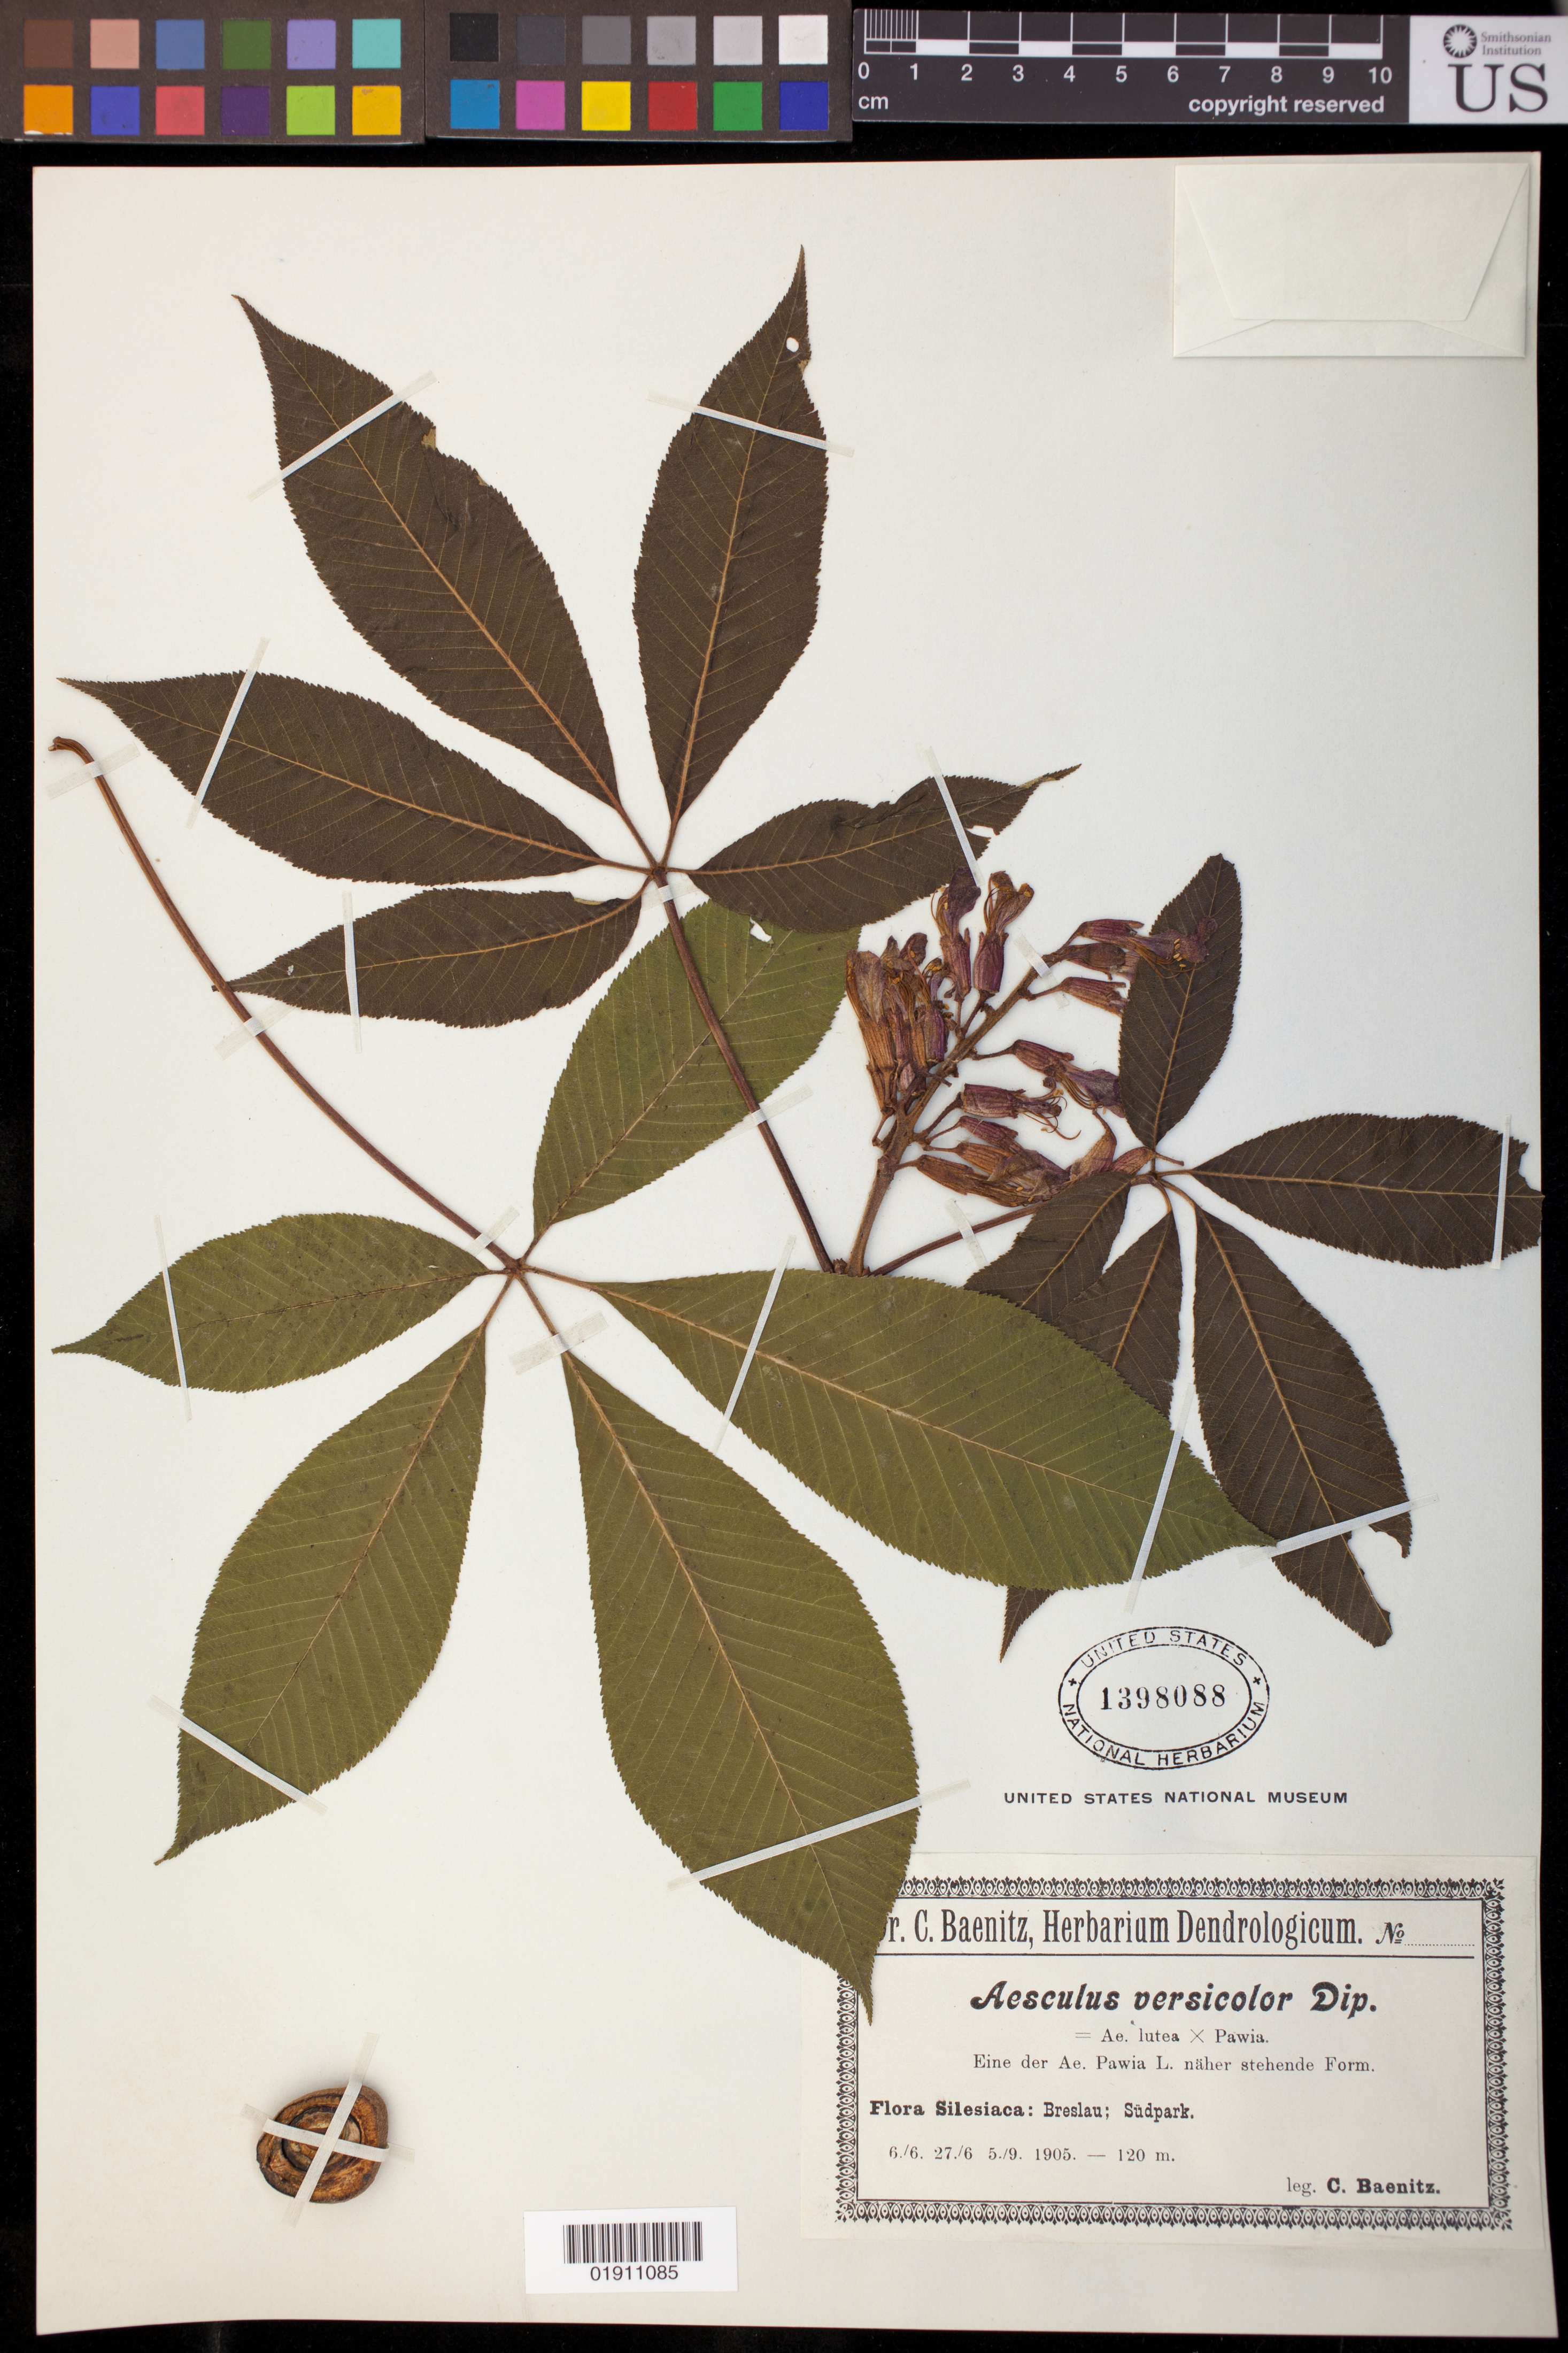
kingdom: Plantae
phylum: Tracheophyta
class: Magnoliopsida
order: Sapindales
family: Sapindaceae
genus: Aesculus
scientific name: Aesculus versicolor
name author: Wender.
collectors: C. G. Baenitz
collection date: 1905-06-06/1905-09-05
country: Poland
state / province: Dolnoslaskie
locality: Breslau; Sudpark.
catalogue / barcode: US 1398088